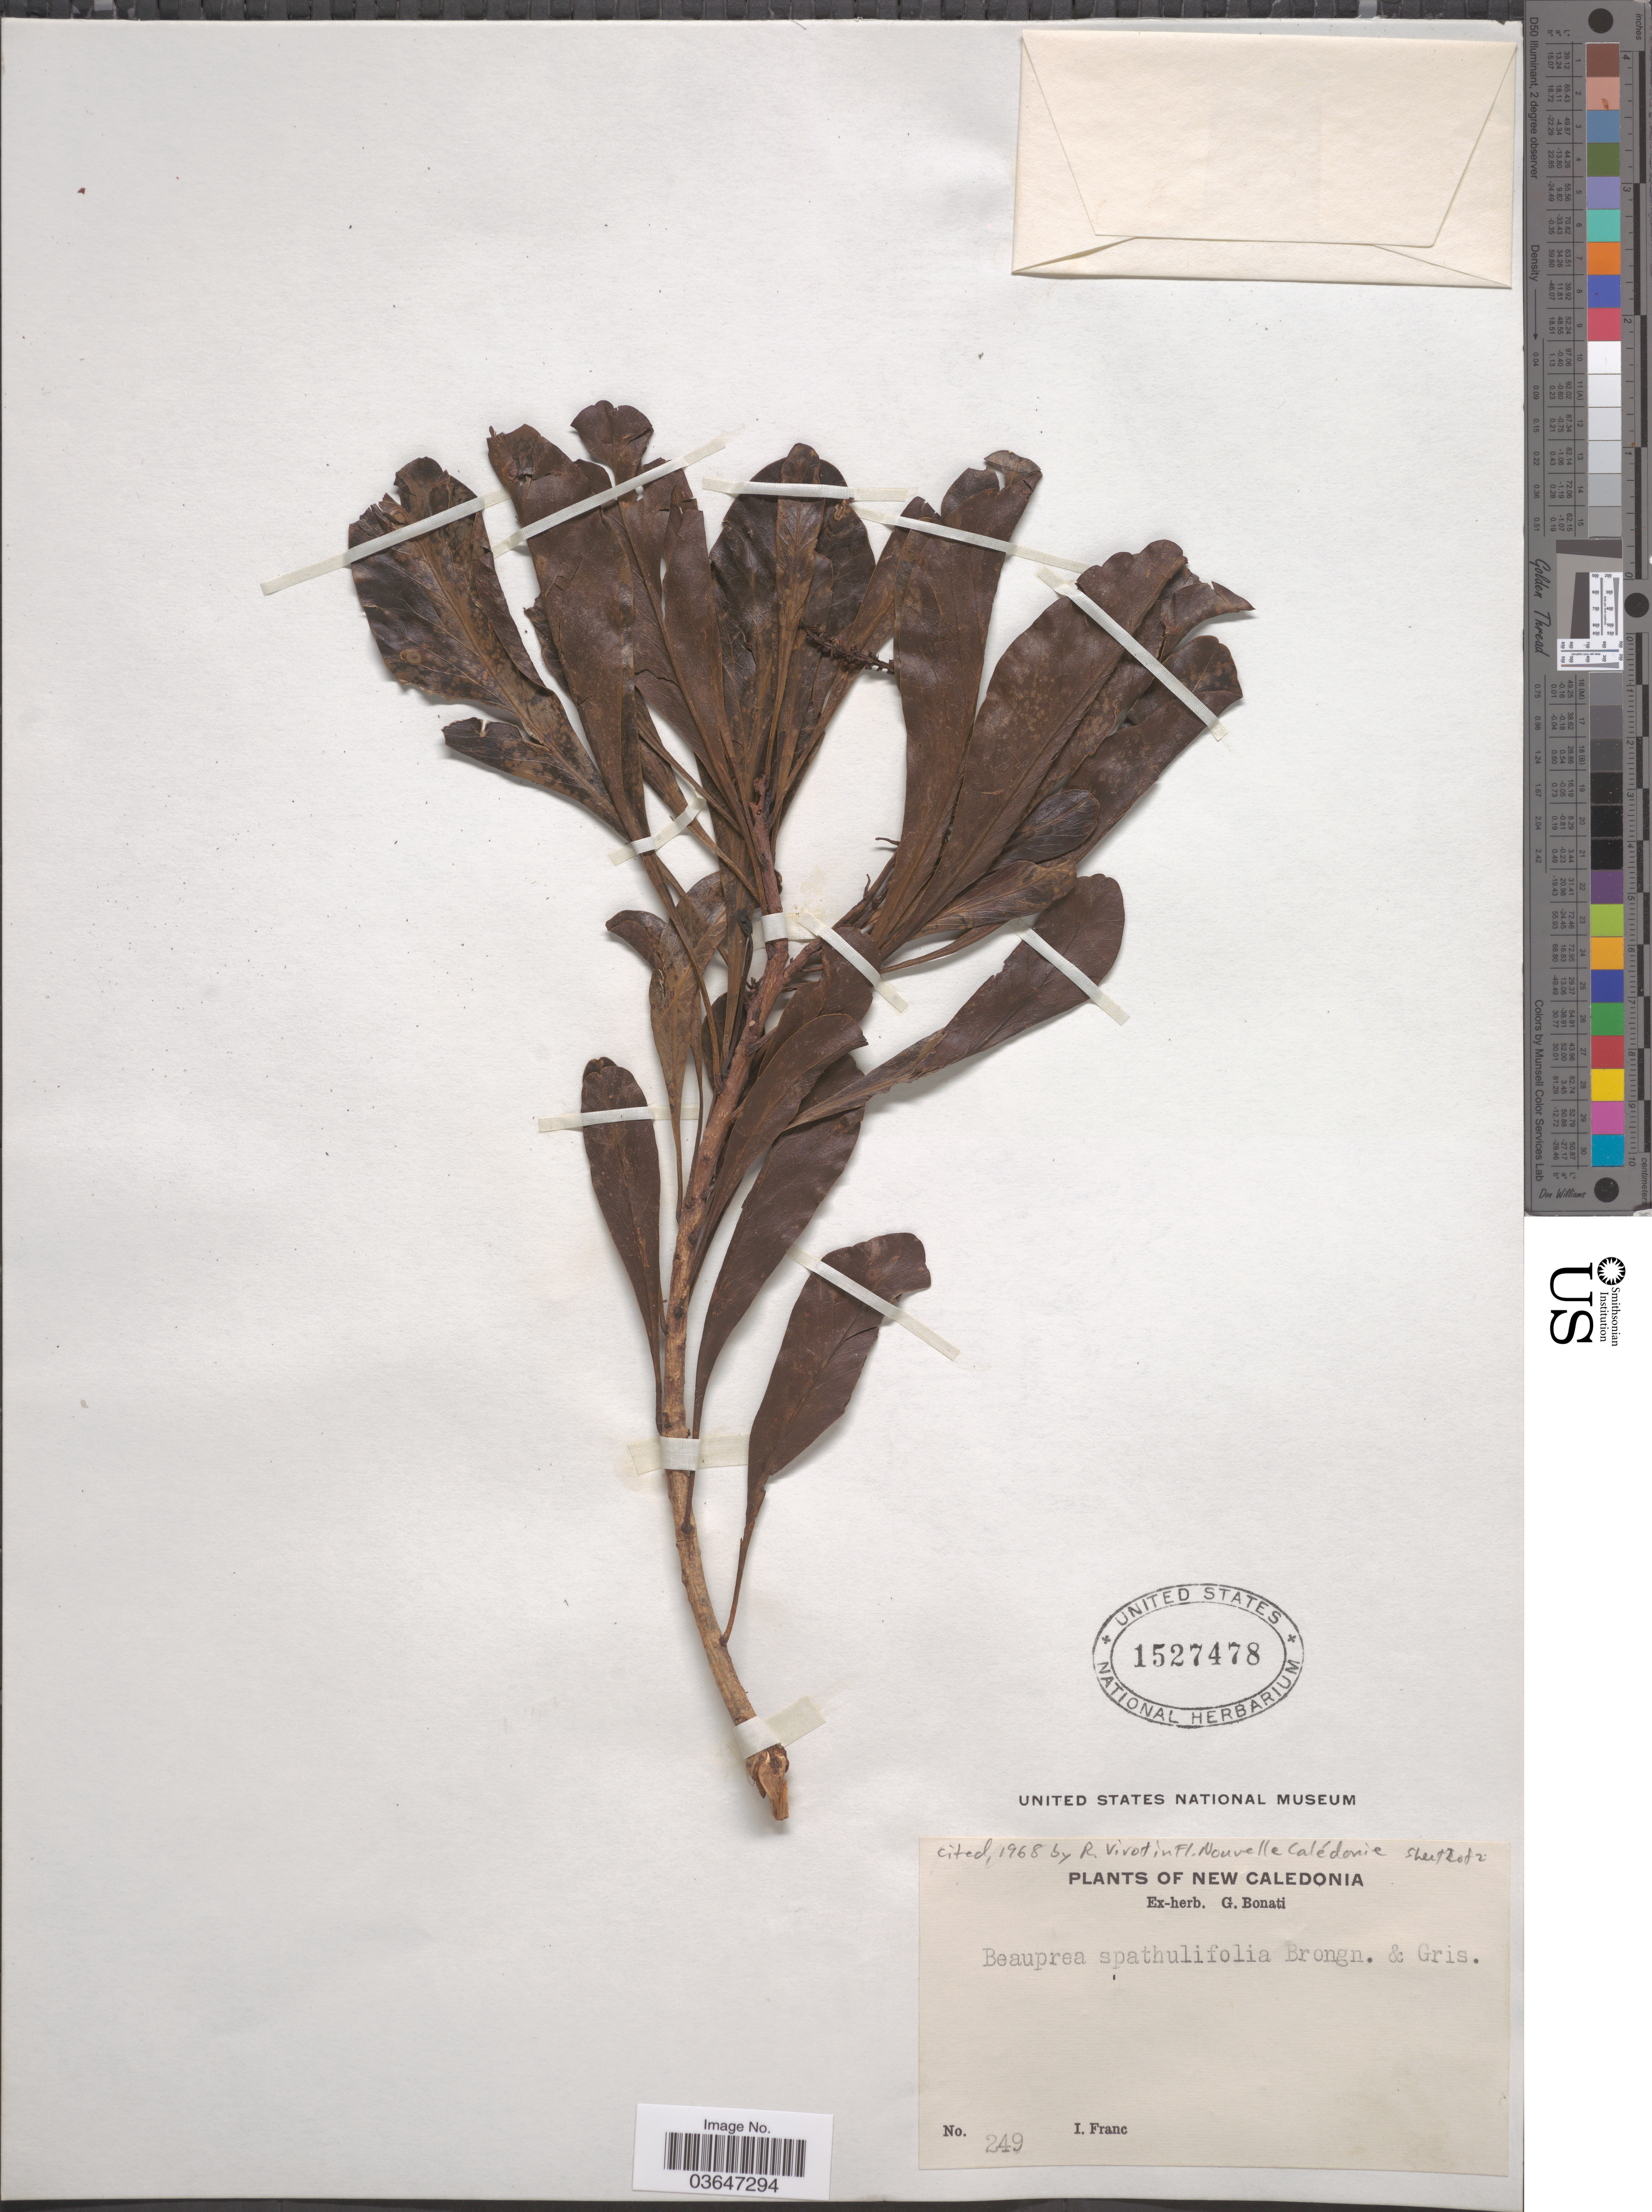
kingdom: Plantae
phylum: Tracheophyta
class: Magnoliopsida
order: Proteales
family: Proteaceae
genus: Beauprea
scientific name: Beauprea spathulifolia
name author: Brongn. & Gris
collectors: I. Franc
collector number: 249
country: New Caledonia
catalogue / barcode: US 1527478